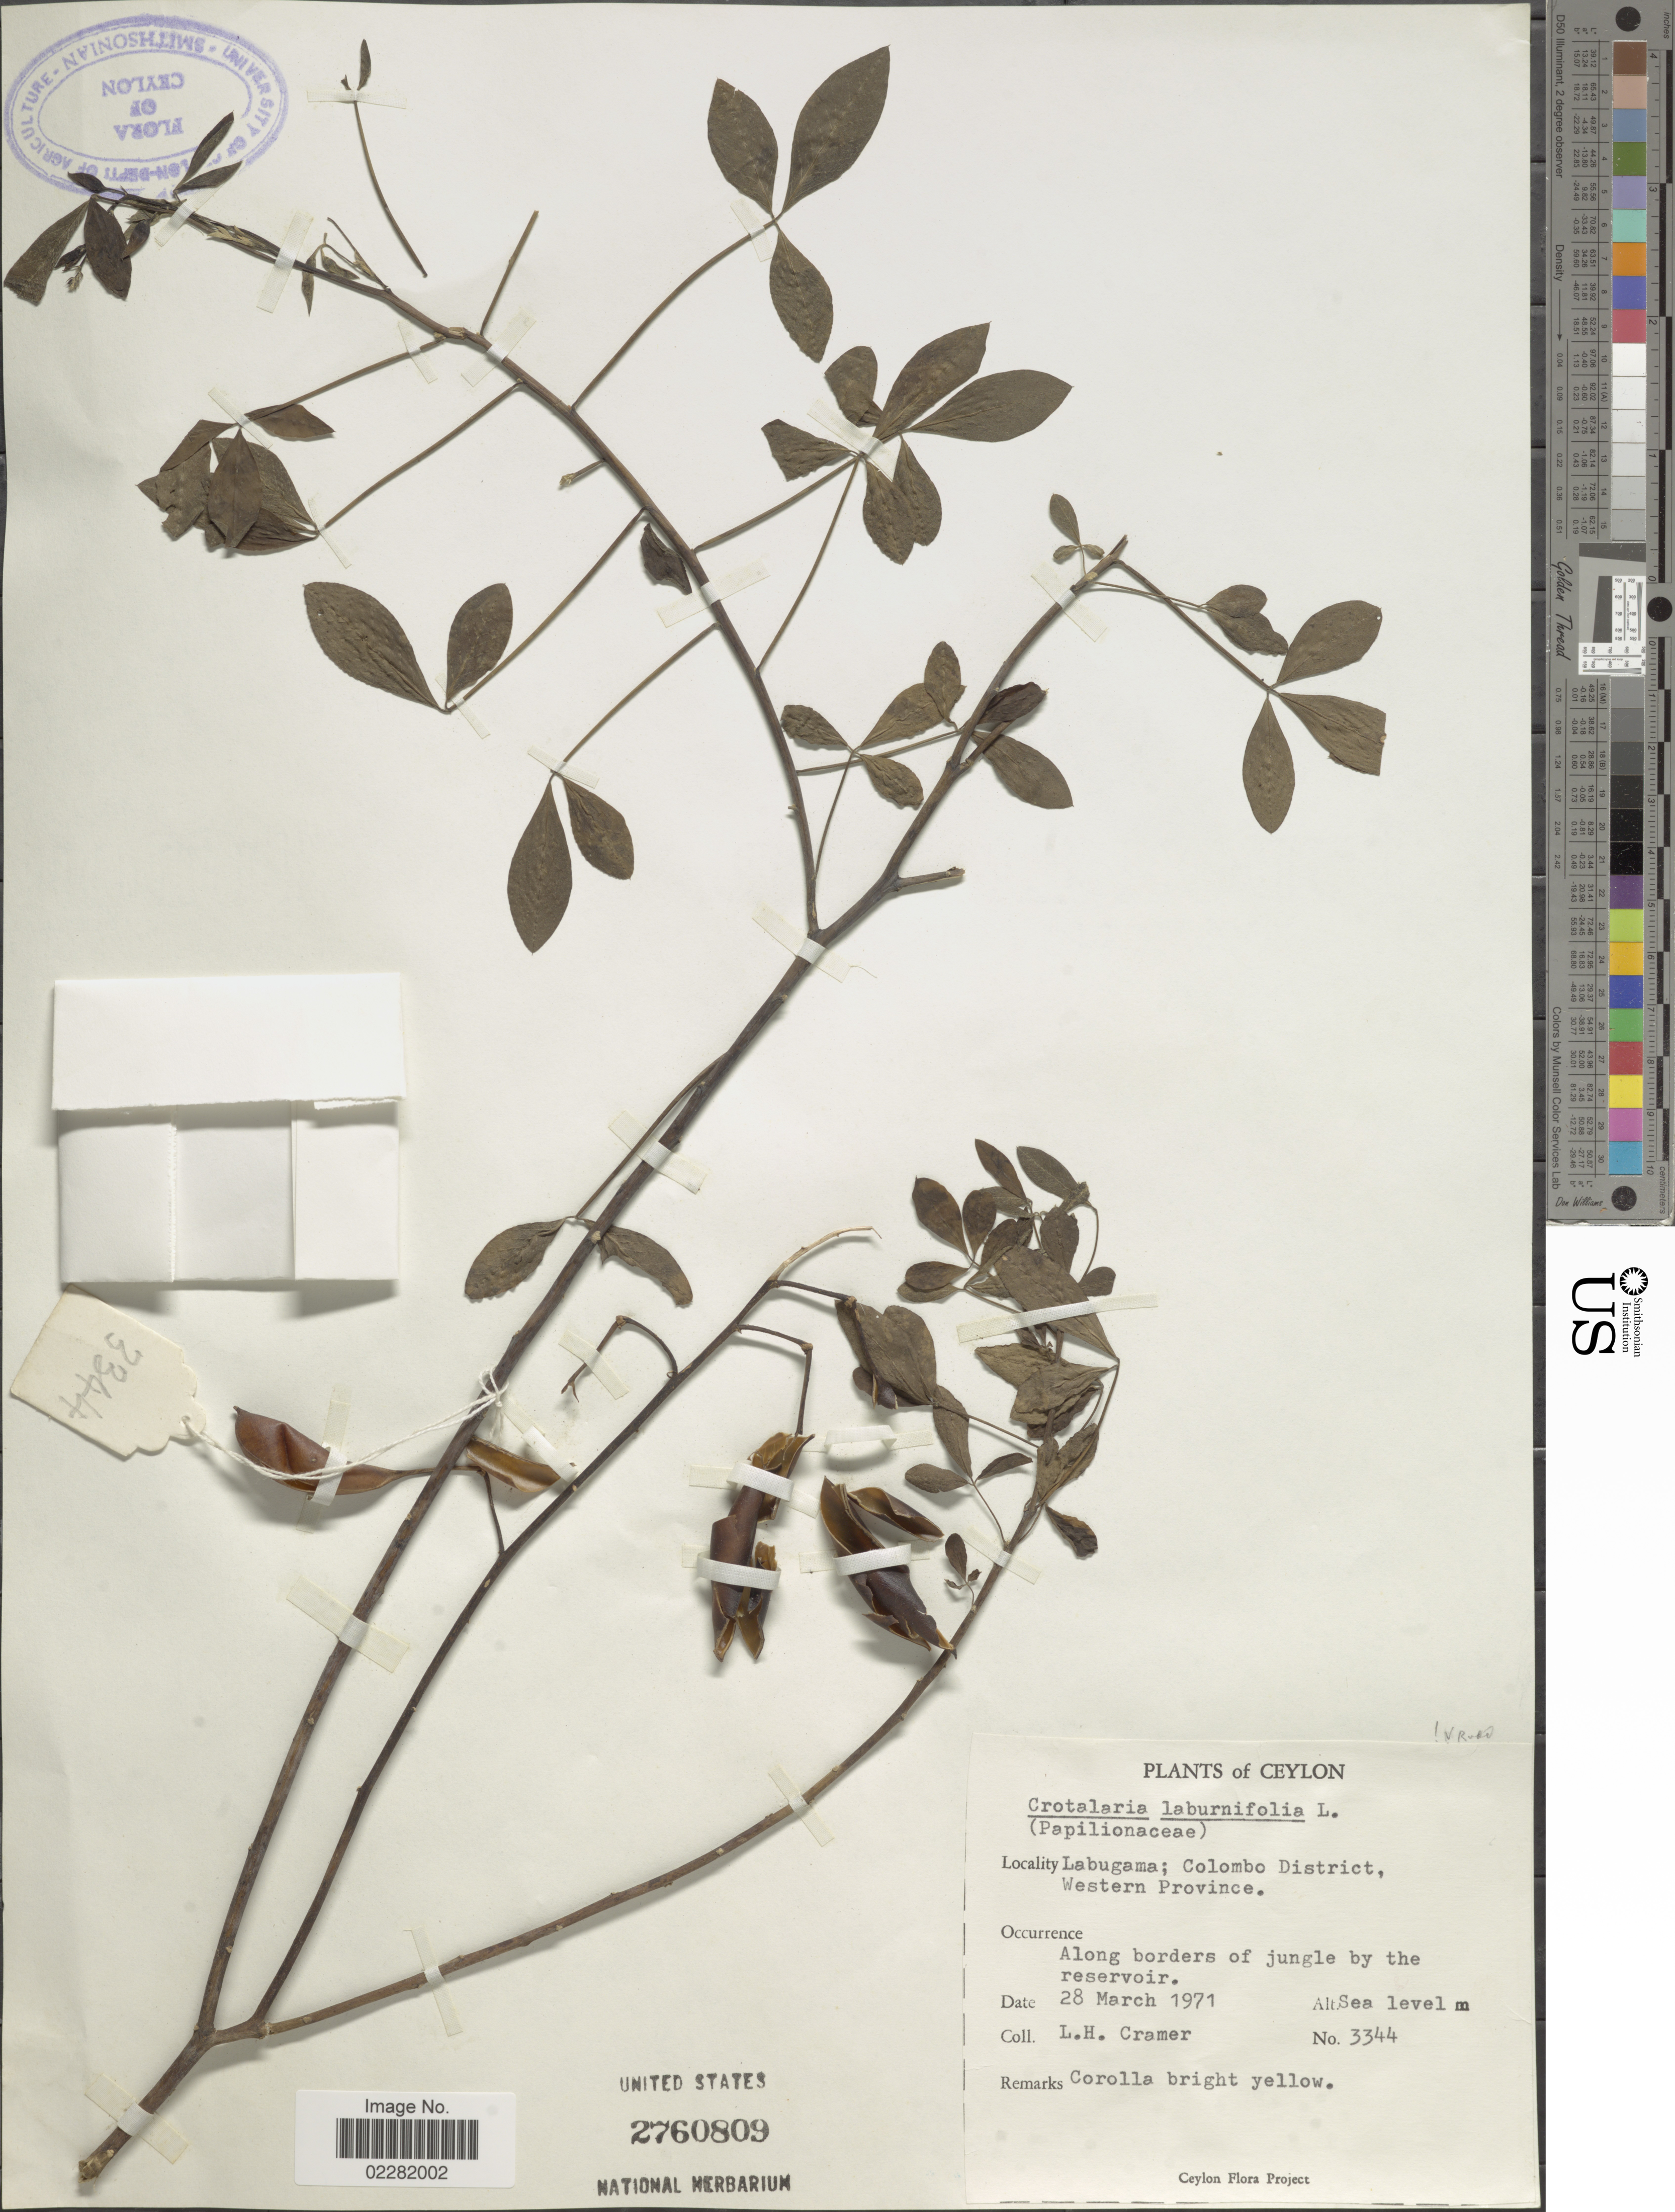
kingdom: Plantae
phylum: Tracheophyta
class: Magnoliopsida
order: Fabales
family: Fabaceae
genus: Crotalaria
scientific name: Crotalaria laburnifolia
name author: L.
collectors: L. H. Cramer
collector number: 3344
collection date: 1971-03-28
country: Sri Lanka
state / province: Western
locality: Ceylon, Lbugama; Colombo District, along borders of jungle by the reservoir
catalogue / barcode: US 2760809